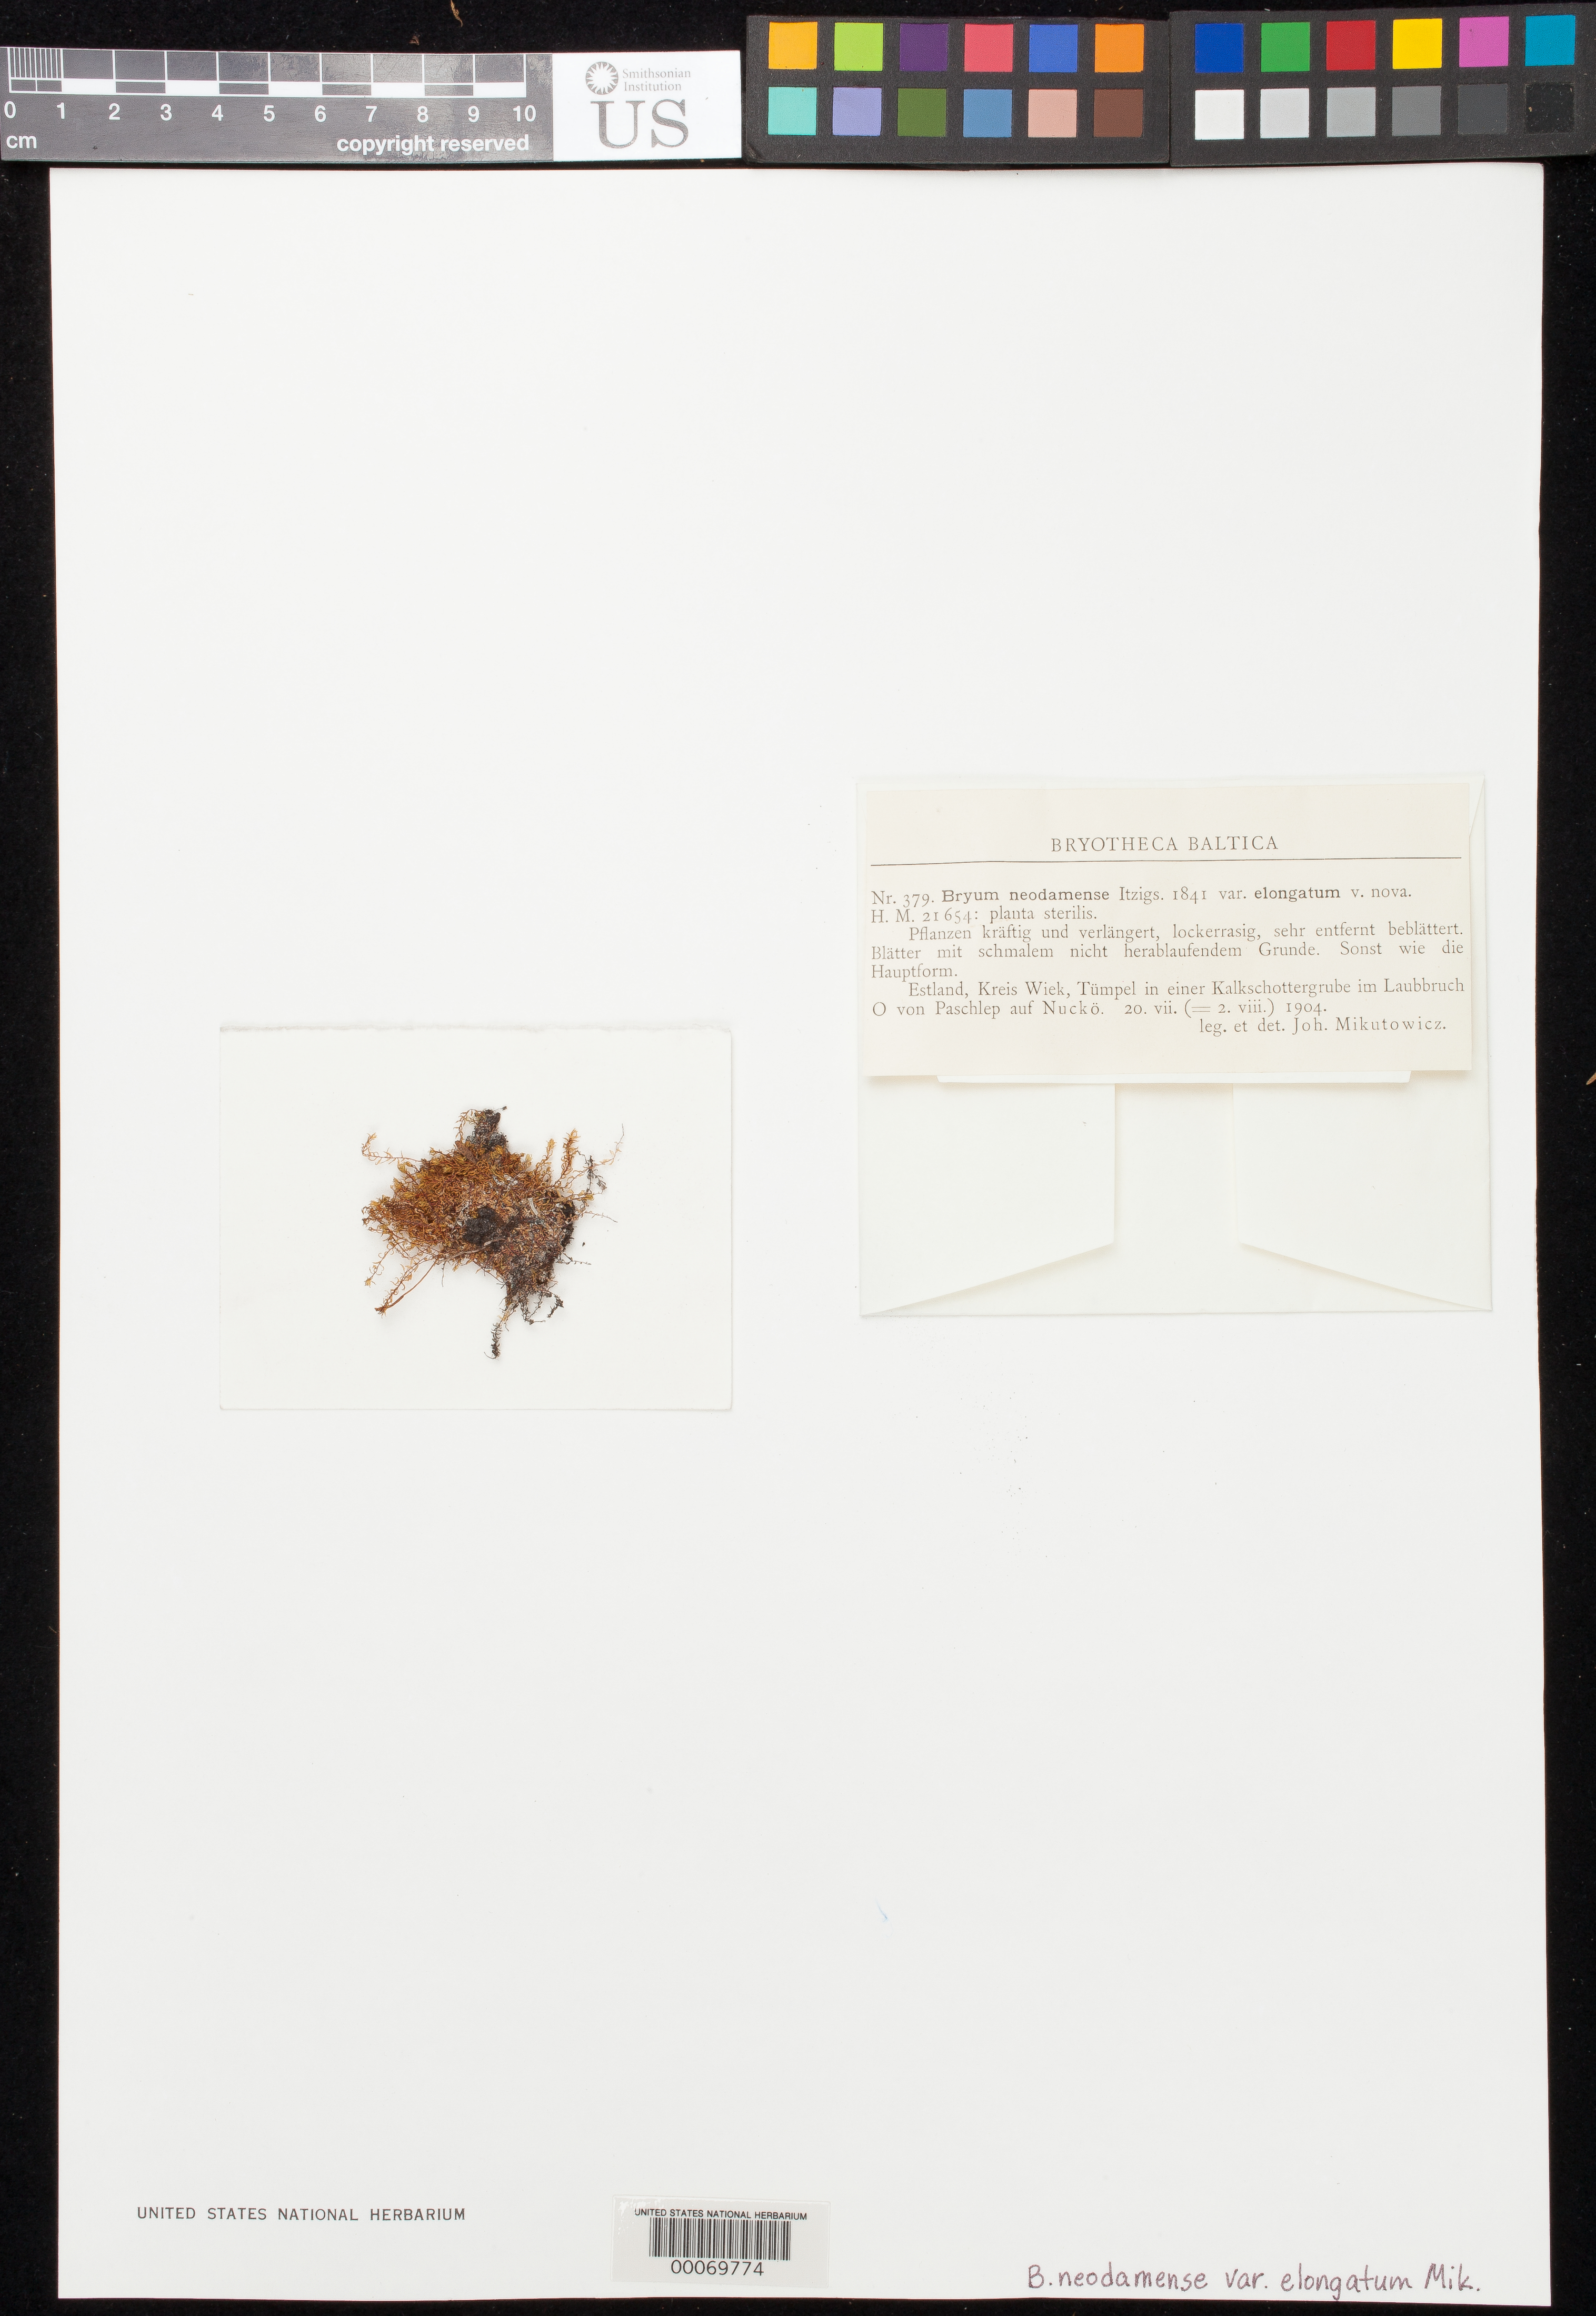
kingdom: Plantae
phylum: Bryophyta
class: Bryopsida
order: Bryales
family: Bryaceae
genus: Bryum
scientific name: Bryum neodamense var. elongatum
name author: Mikut.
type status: Isotype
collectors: J. M. Mikutowicz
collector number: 379 Bry. Balt.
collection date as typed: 20 Jul 1904 to 02 Aug 1904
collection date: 1904-07-20/1904-08-02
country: Latvia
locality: Kreis Wiek, Tumpel.